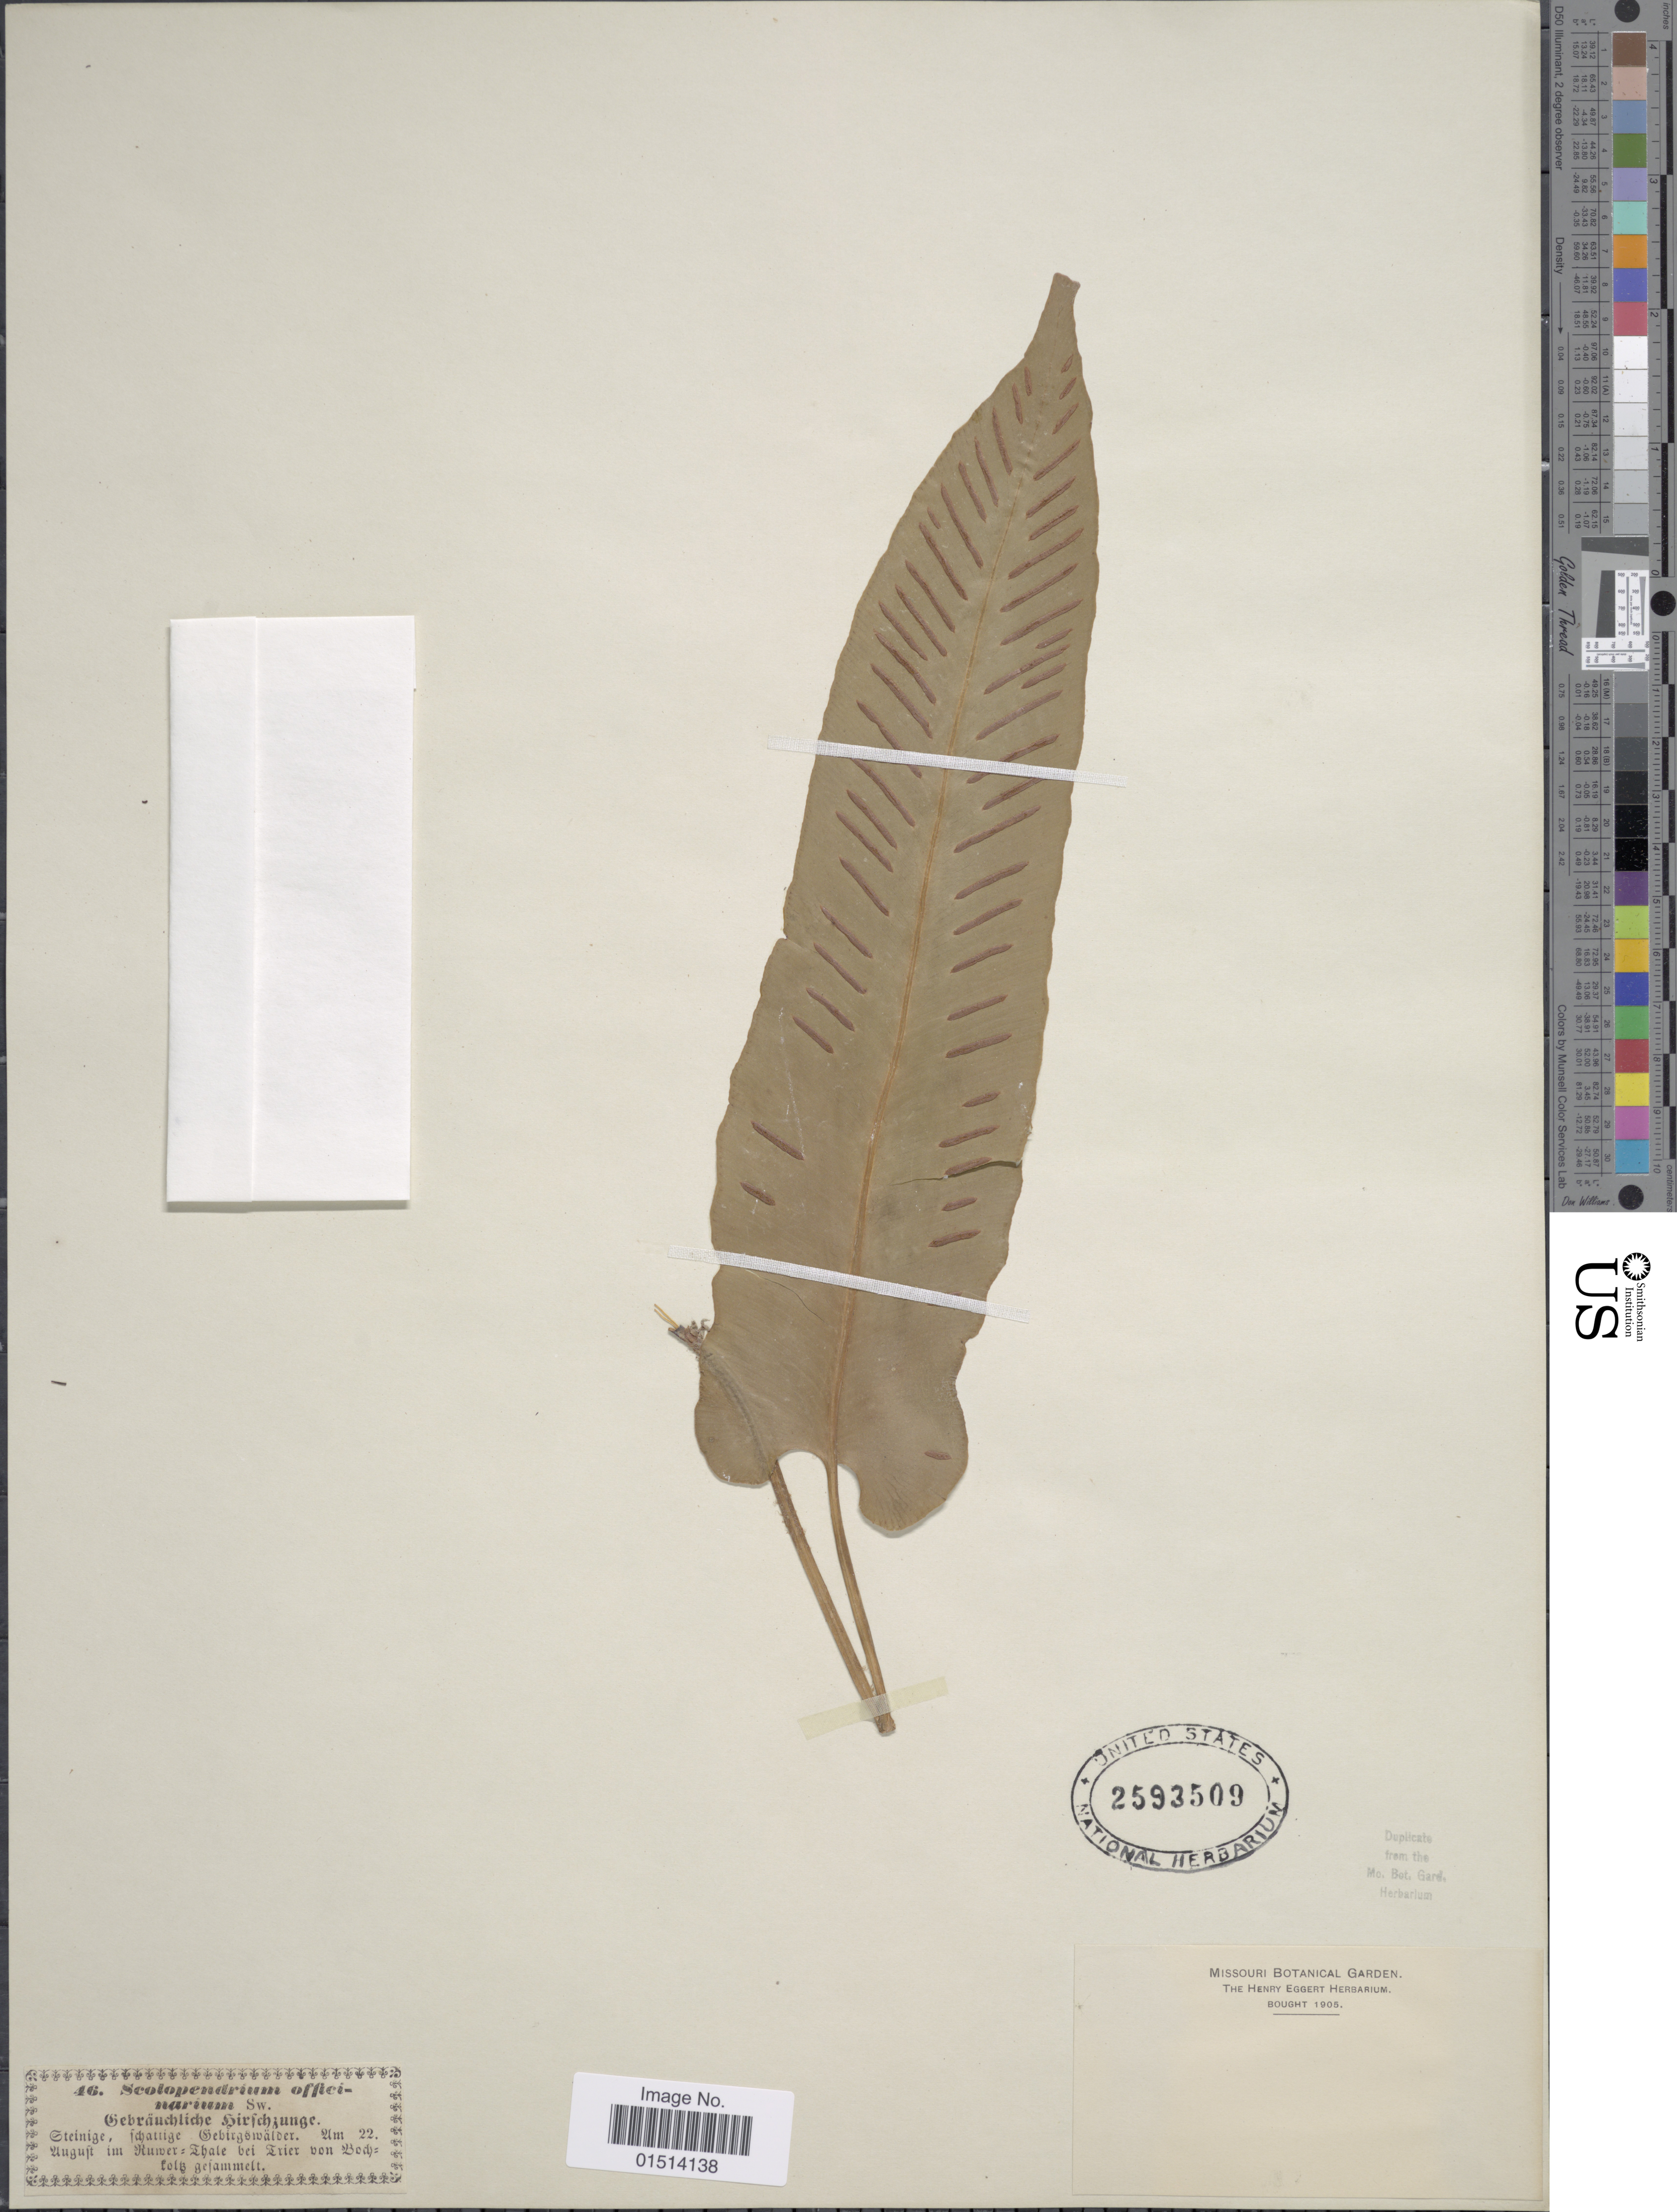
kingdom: Plantae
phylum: Tracheophyta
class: Polypodiopsida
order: Polypodiales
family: Aspleniaceae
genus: Asplenium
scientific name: Asplenium scolopendrium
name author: Sm.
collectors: H. Eggert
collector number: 46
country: Germany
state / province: Rhineland-Palatinate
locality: Um 22. Auguft im Rumer= Thale bei frier von Bodj [interpreted]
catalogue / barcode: US 2593509